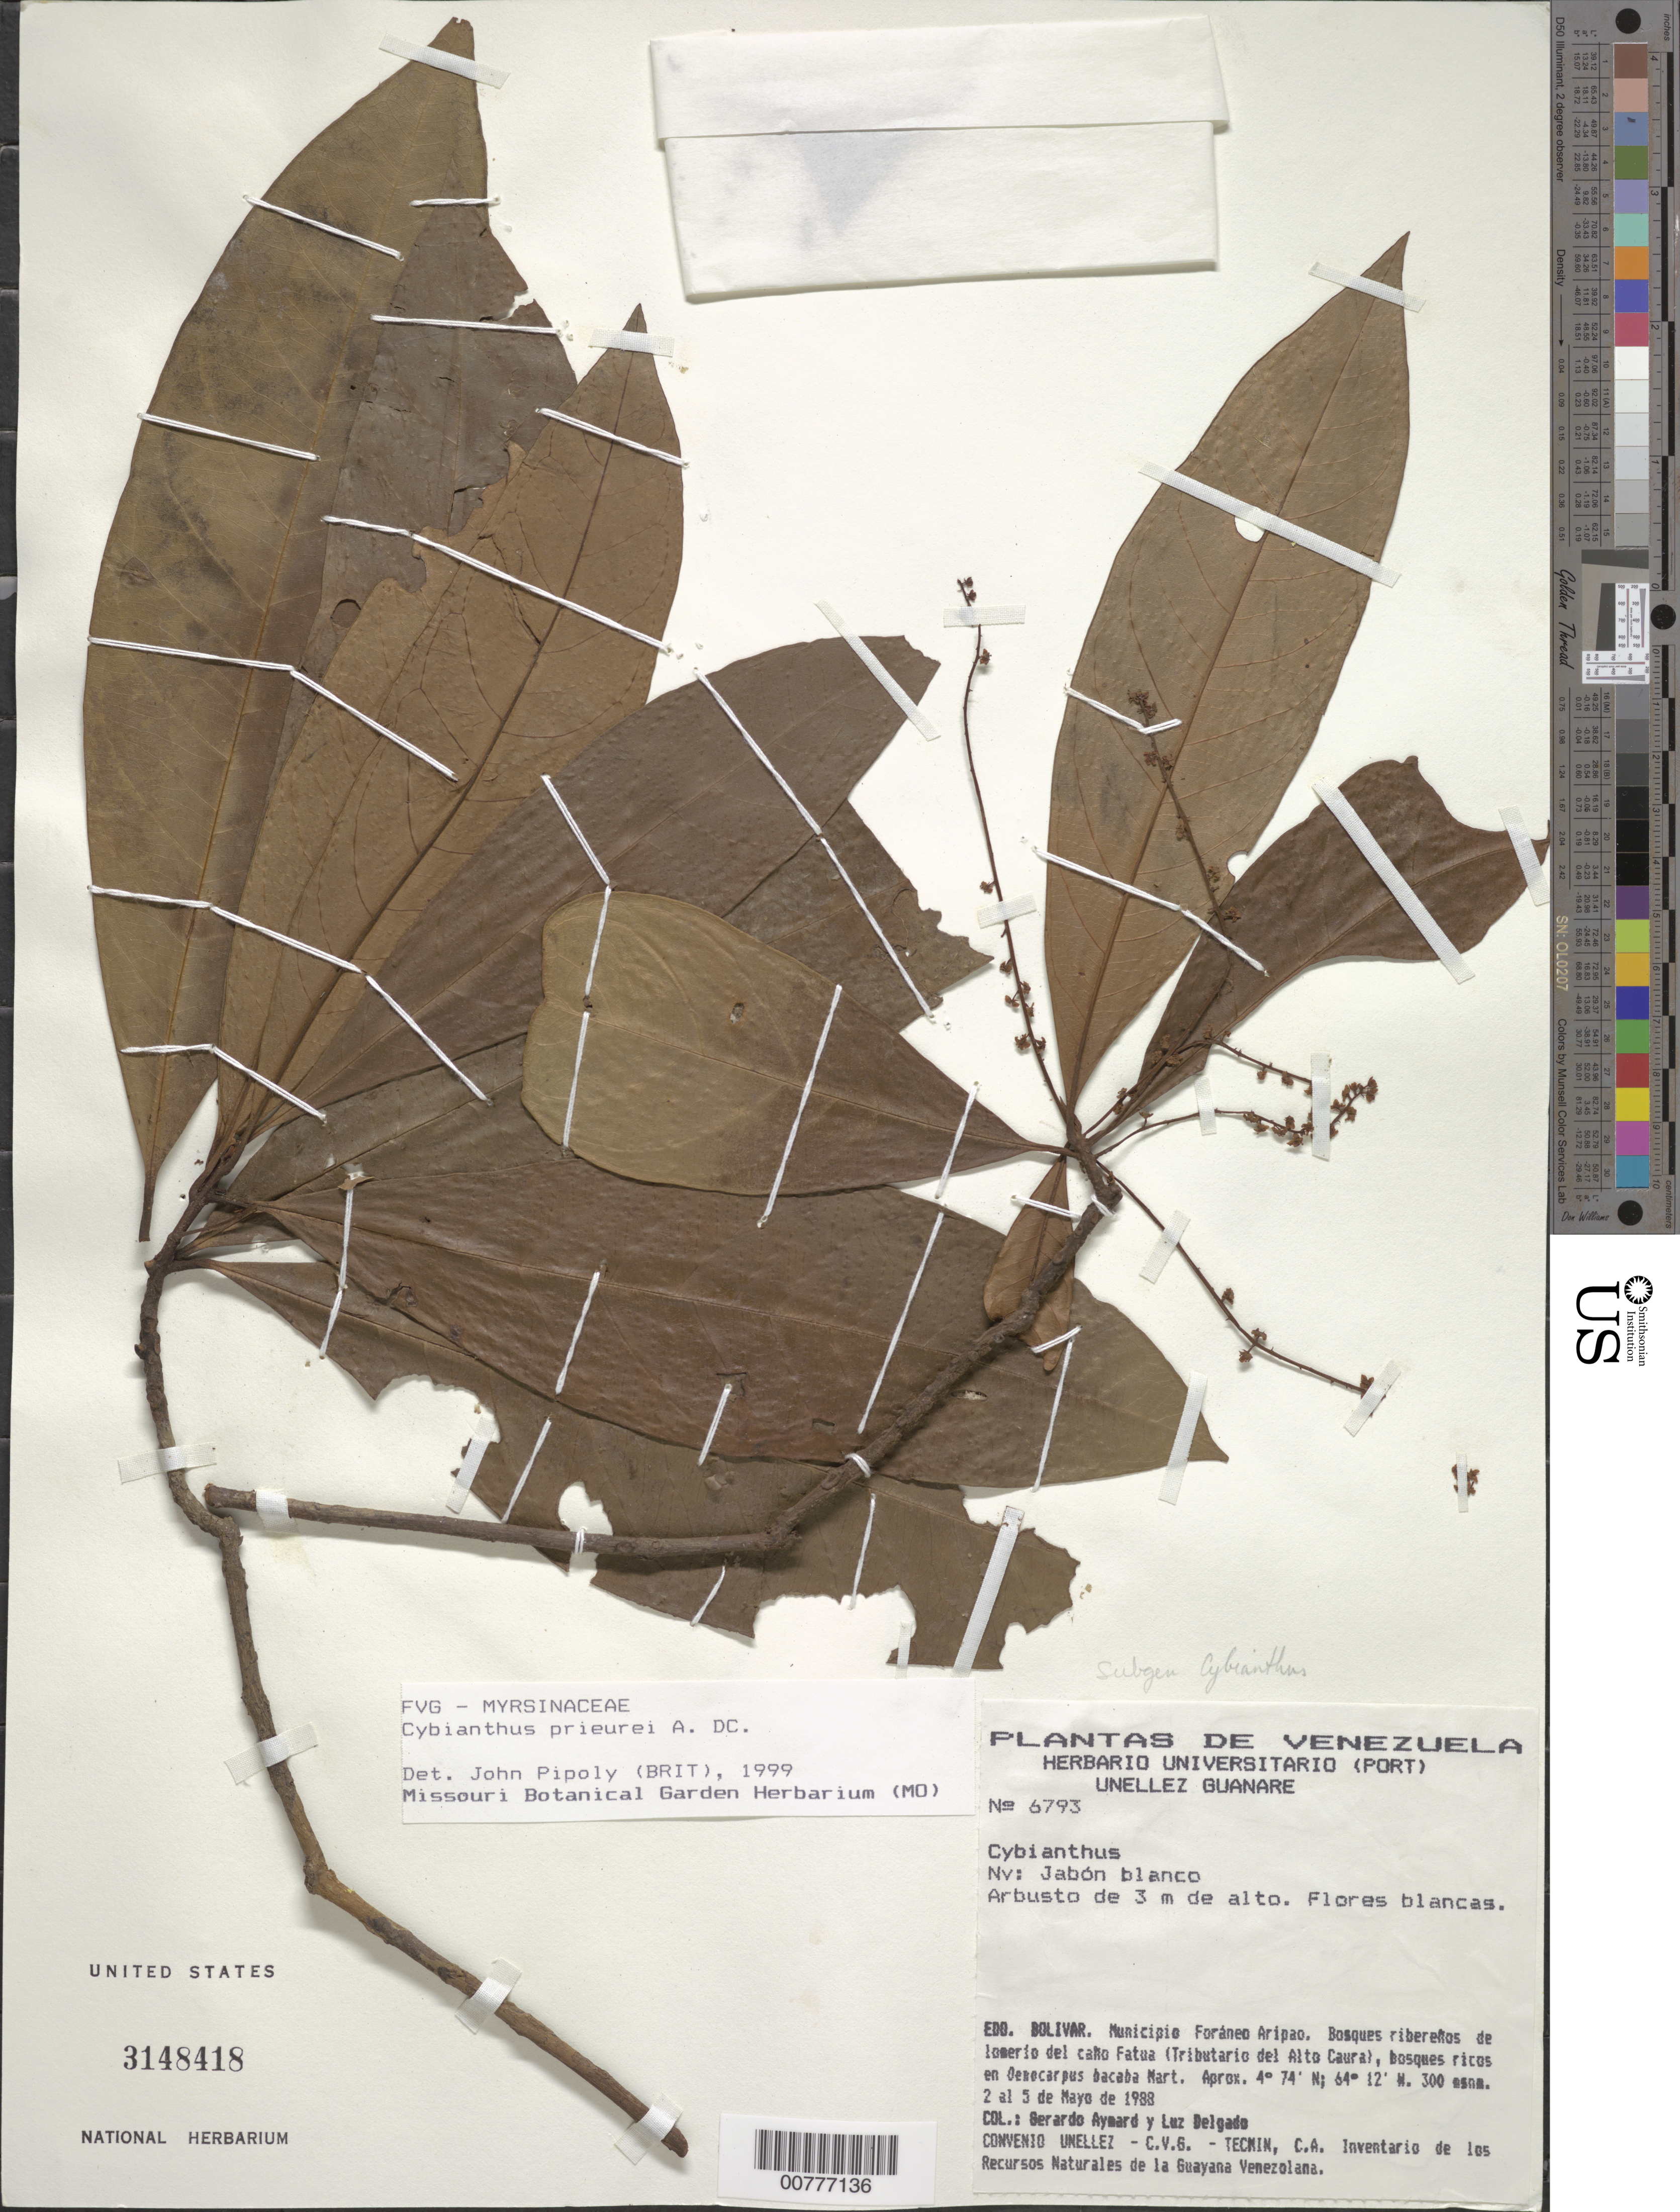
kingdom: Plantae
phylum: Tracheophyta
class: Magnoliopsida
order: Ericales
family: Primulaceae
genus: Cybianthus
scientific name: Cybianthus prieurii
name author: A. DC.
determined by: Pipoly, J. J., III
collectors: G. A. Aymard & L. Delgado V.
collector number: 6793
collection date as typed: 2-May-88 to 5-May-88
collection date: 1988-05-02/1988-05-05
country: Venezuela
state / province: Bolívar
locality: Mun. Foraneo Aripao, Caño Fatua (trib. del Alto Río Caura)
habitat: Bosques riberenos de lomerio; bosques ricos en Oenocarpus bacaba Mart.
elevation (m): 300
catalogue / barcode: US 3148418